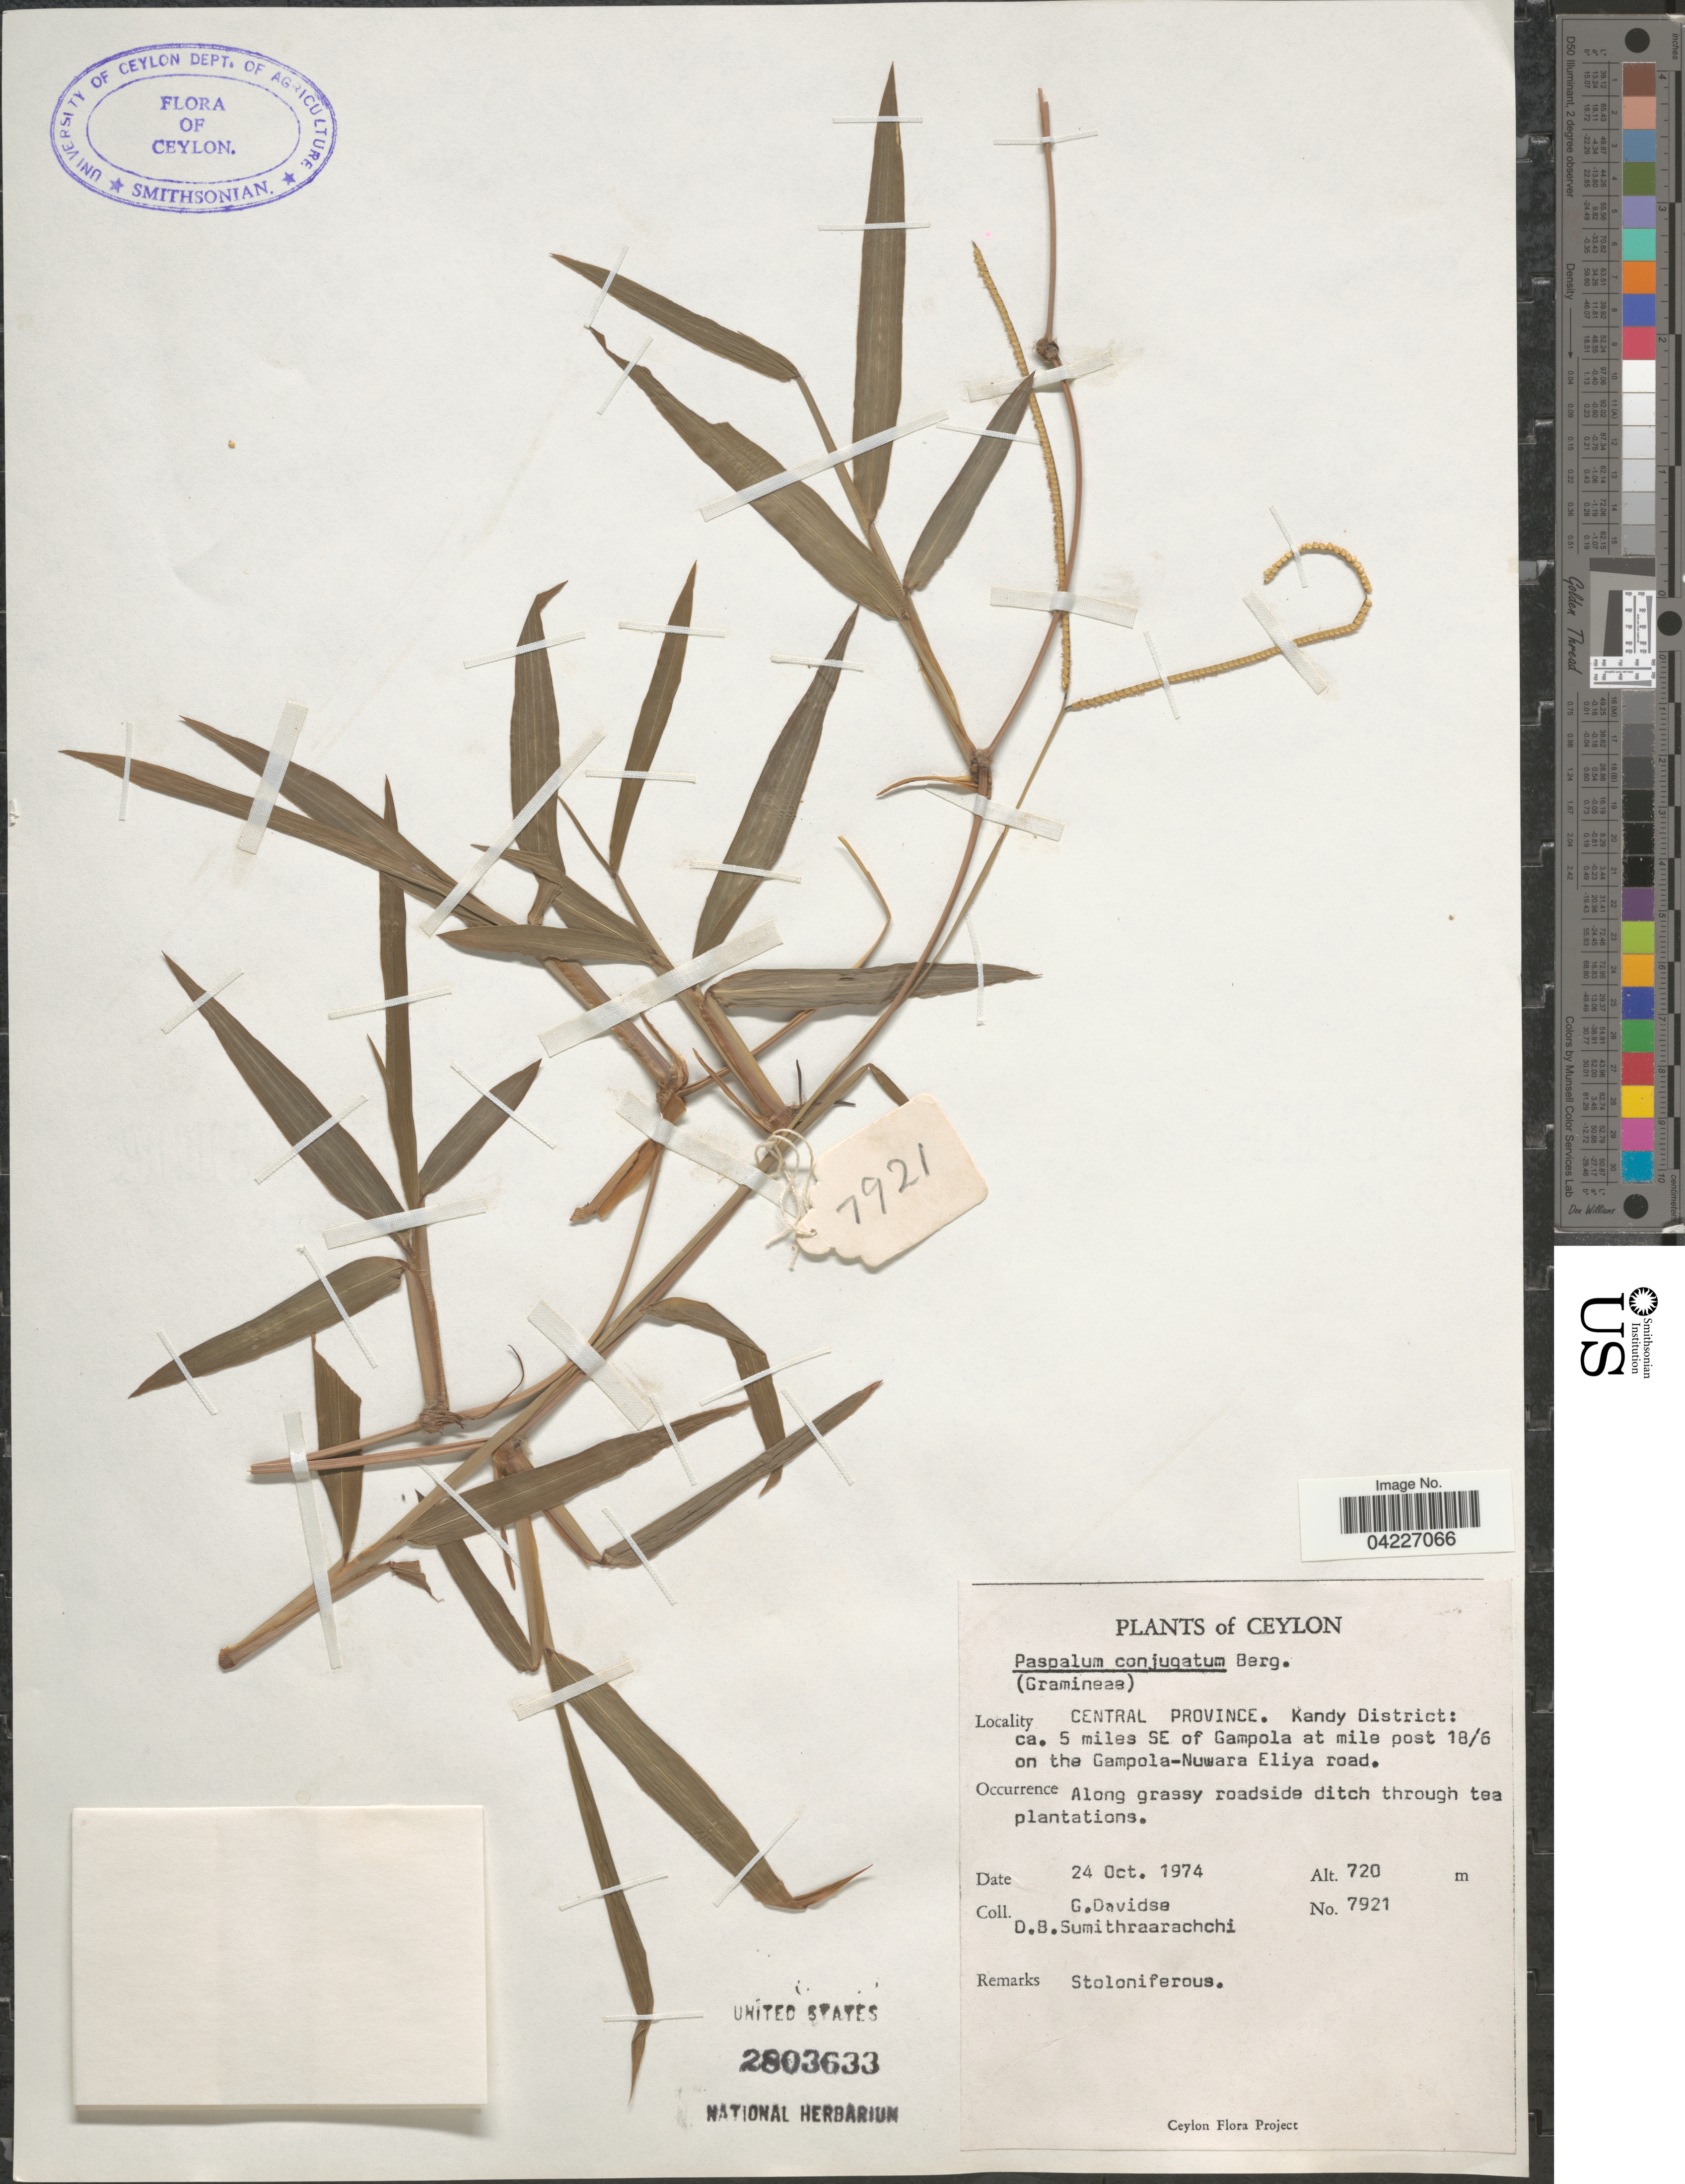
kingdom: Plantae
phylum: Tracheophyta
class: Liliopsida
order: Poales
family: Poaceae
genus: Paspalum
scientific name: Paspalum conjugatum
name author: P.J. Bergius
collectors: G. Davidse & D. B. Sumithraarachchi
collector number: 7921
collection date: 1974-10-24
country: Sri Lanka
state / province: Central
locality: Ceylon. Kandy District: ca. 5 miles SE of Gampola at mile post 18/6 on the Gampola-Nuwara Eliya road.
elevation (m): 720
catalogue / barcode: US 2803633